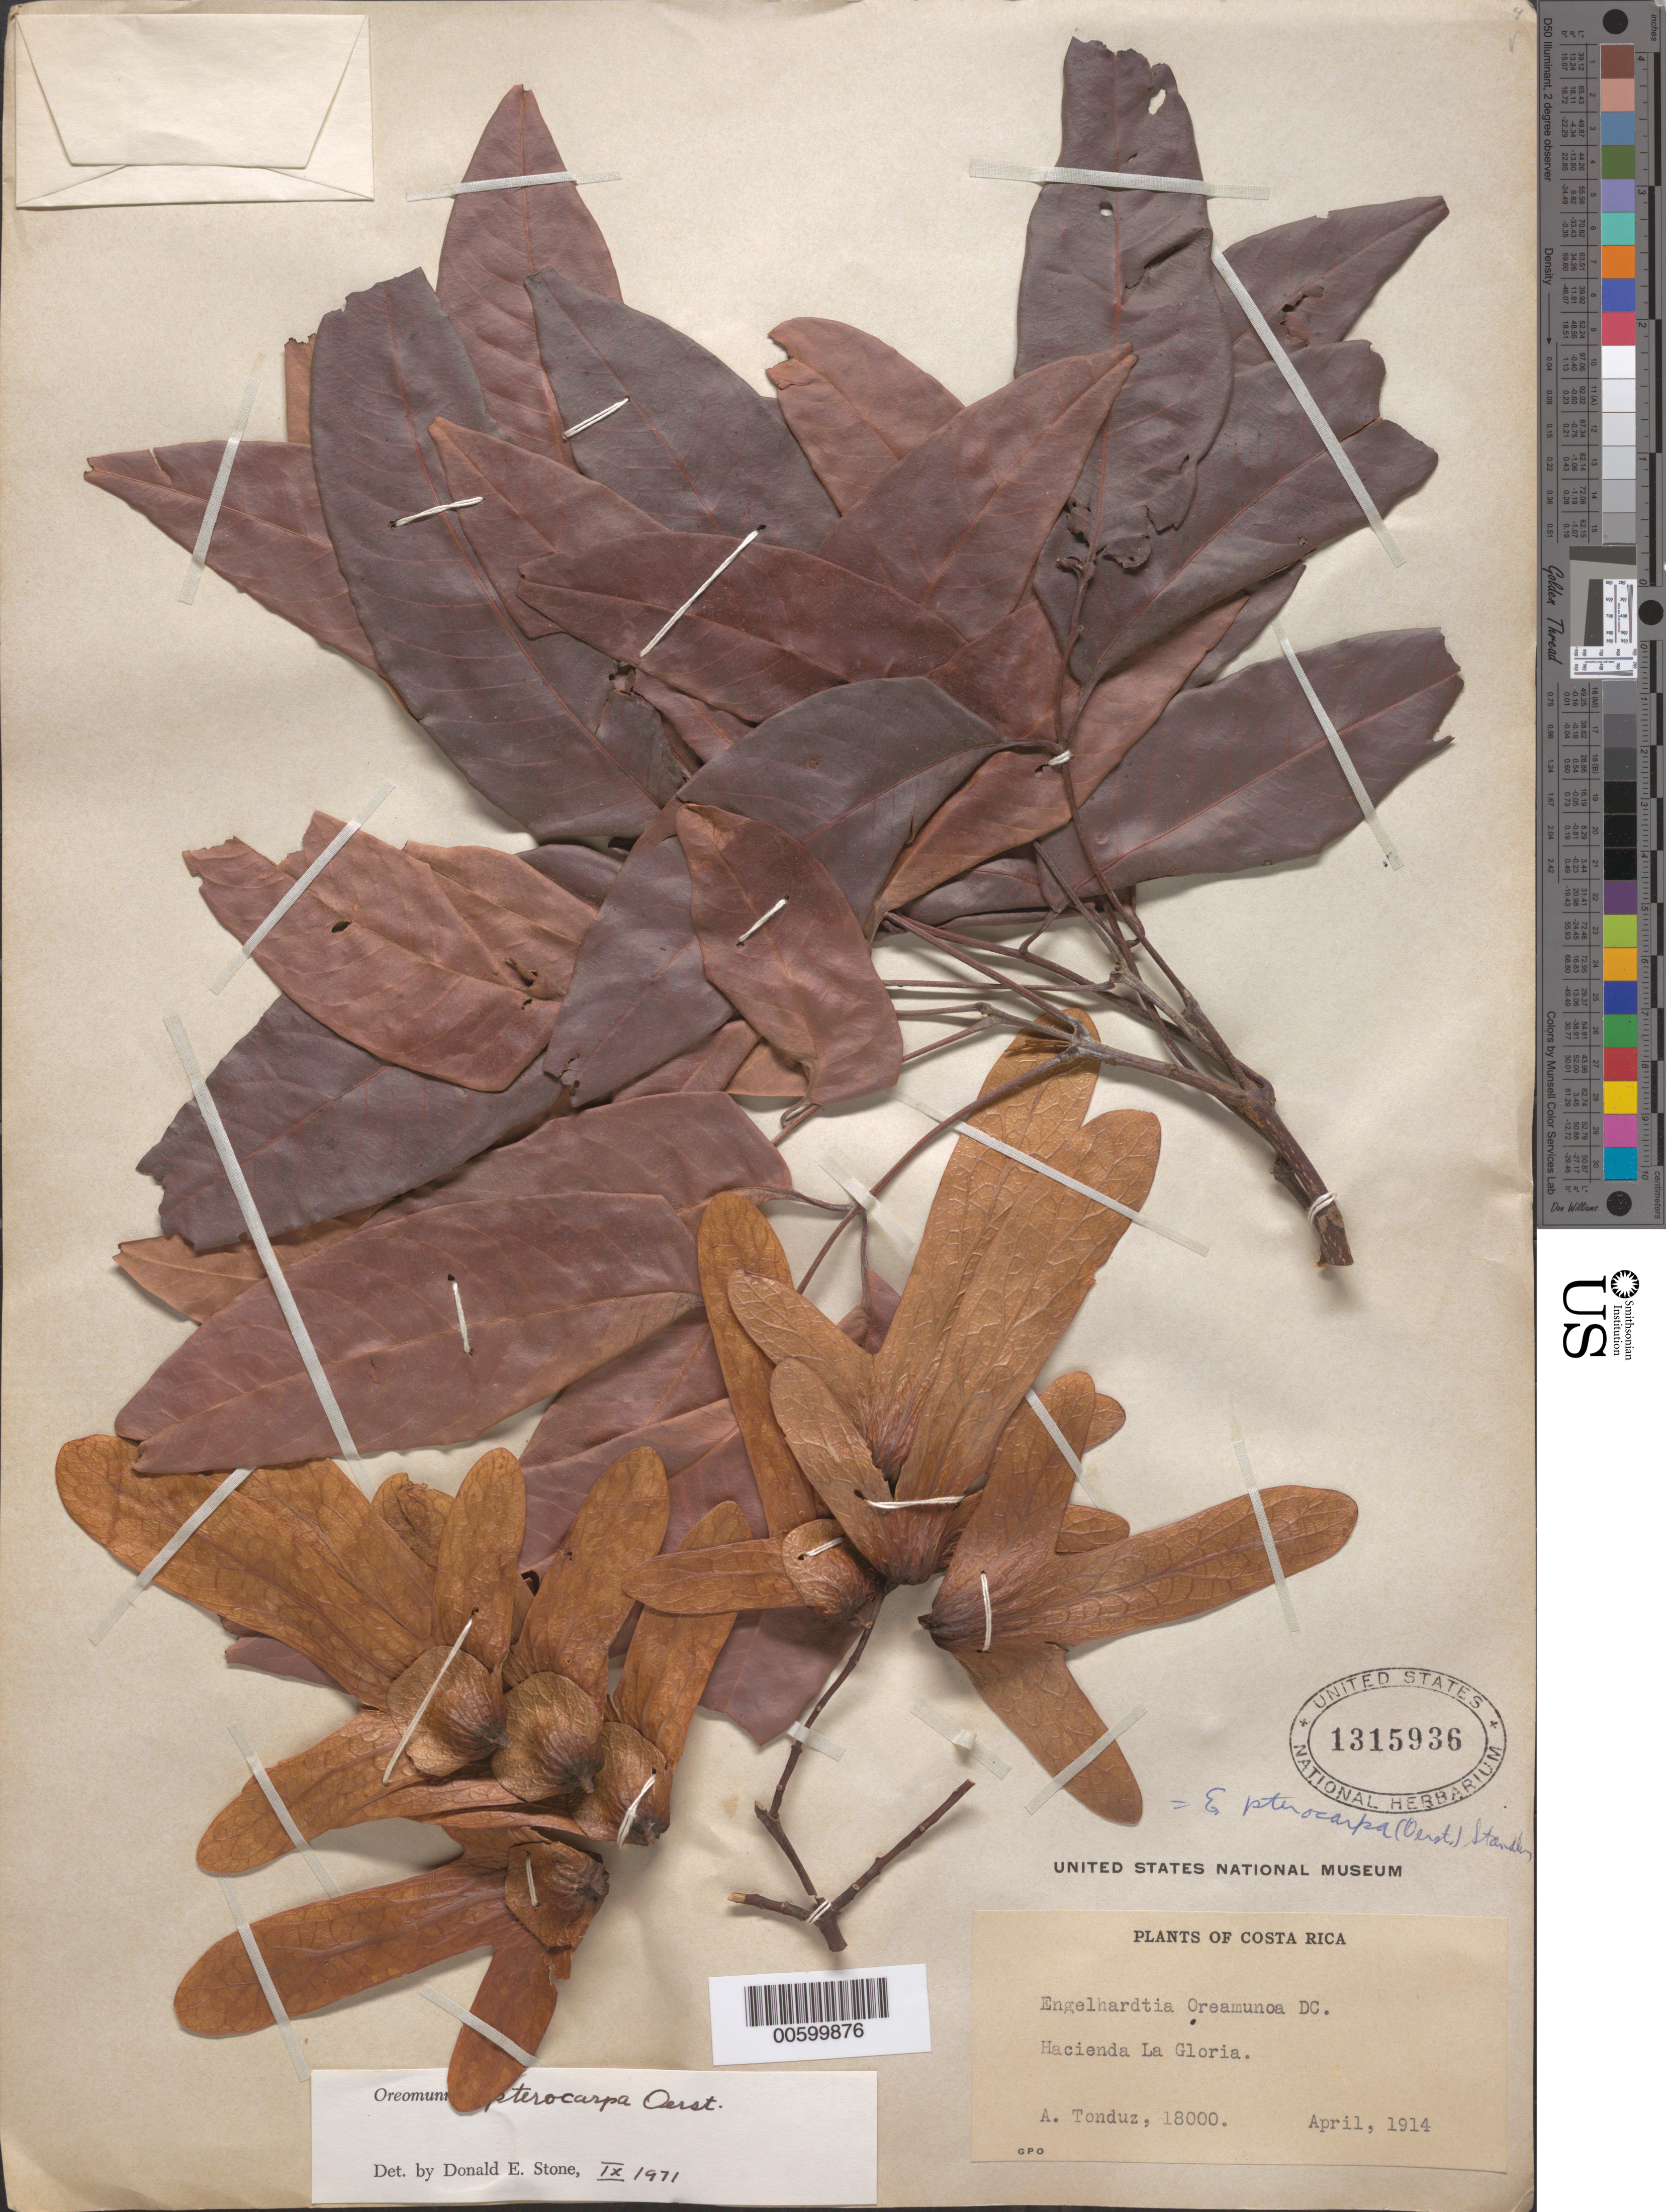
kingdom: Plantae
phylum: Tracheophyta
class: Magnoliopsida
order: Fagales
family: Juglandaceae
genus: Oreomunnea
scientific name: Oreomunnea pterocarpa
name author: Oerst.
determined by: Stone, D. E.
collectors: A. Tonduz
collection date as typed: Apr 1914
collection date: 1914-04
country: Costa Rica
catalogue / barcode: US 1315936